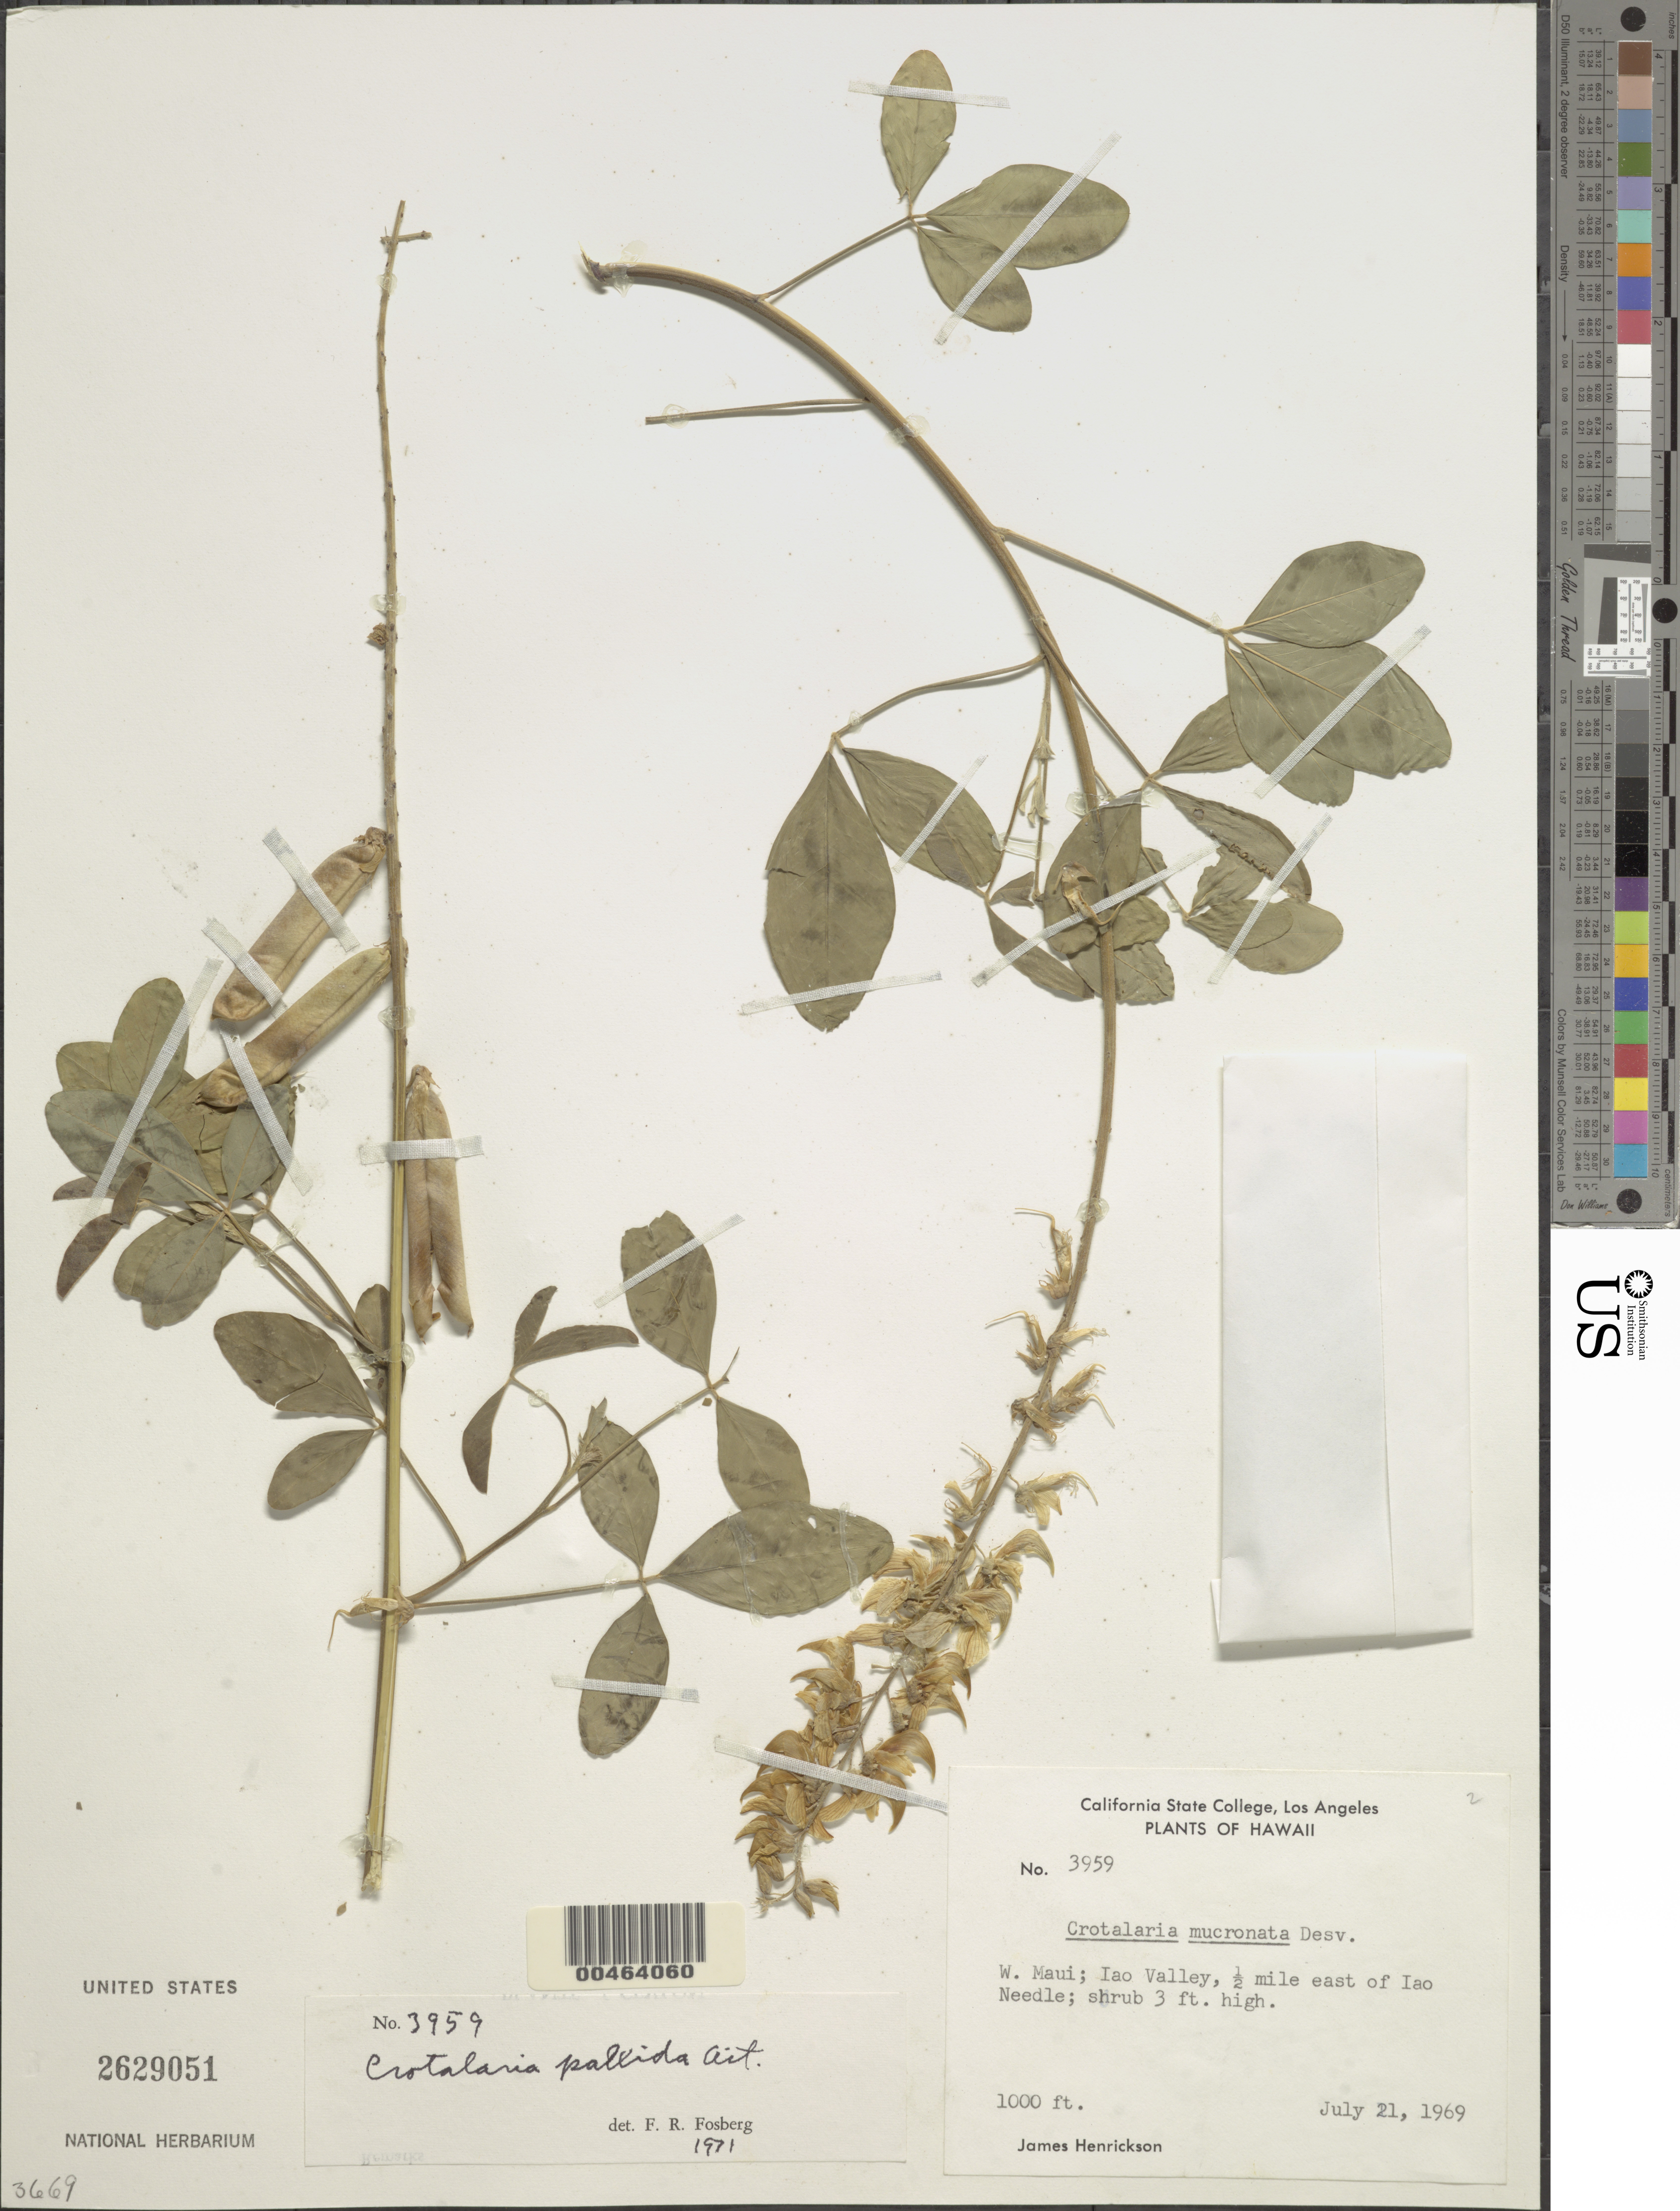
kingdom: Plantae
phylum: Tracheophyta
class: Magnoliopsida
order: Fabales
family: Fabaceae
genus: Crotalaria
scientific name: Crotalaria pallida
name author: Aiton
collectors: J. S. Henrickson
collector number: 3959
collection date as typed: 21 Jul 1969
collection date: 1969-07-21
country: United States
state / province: Hawaii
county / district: Maui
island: Maui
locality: W. Maui; Iao Valley, 0.5 mile east of Iao Needle.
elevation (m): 305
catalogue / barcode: US 2629051